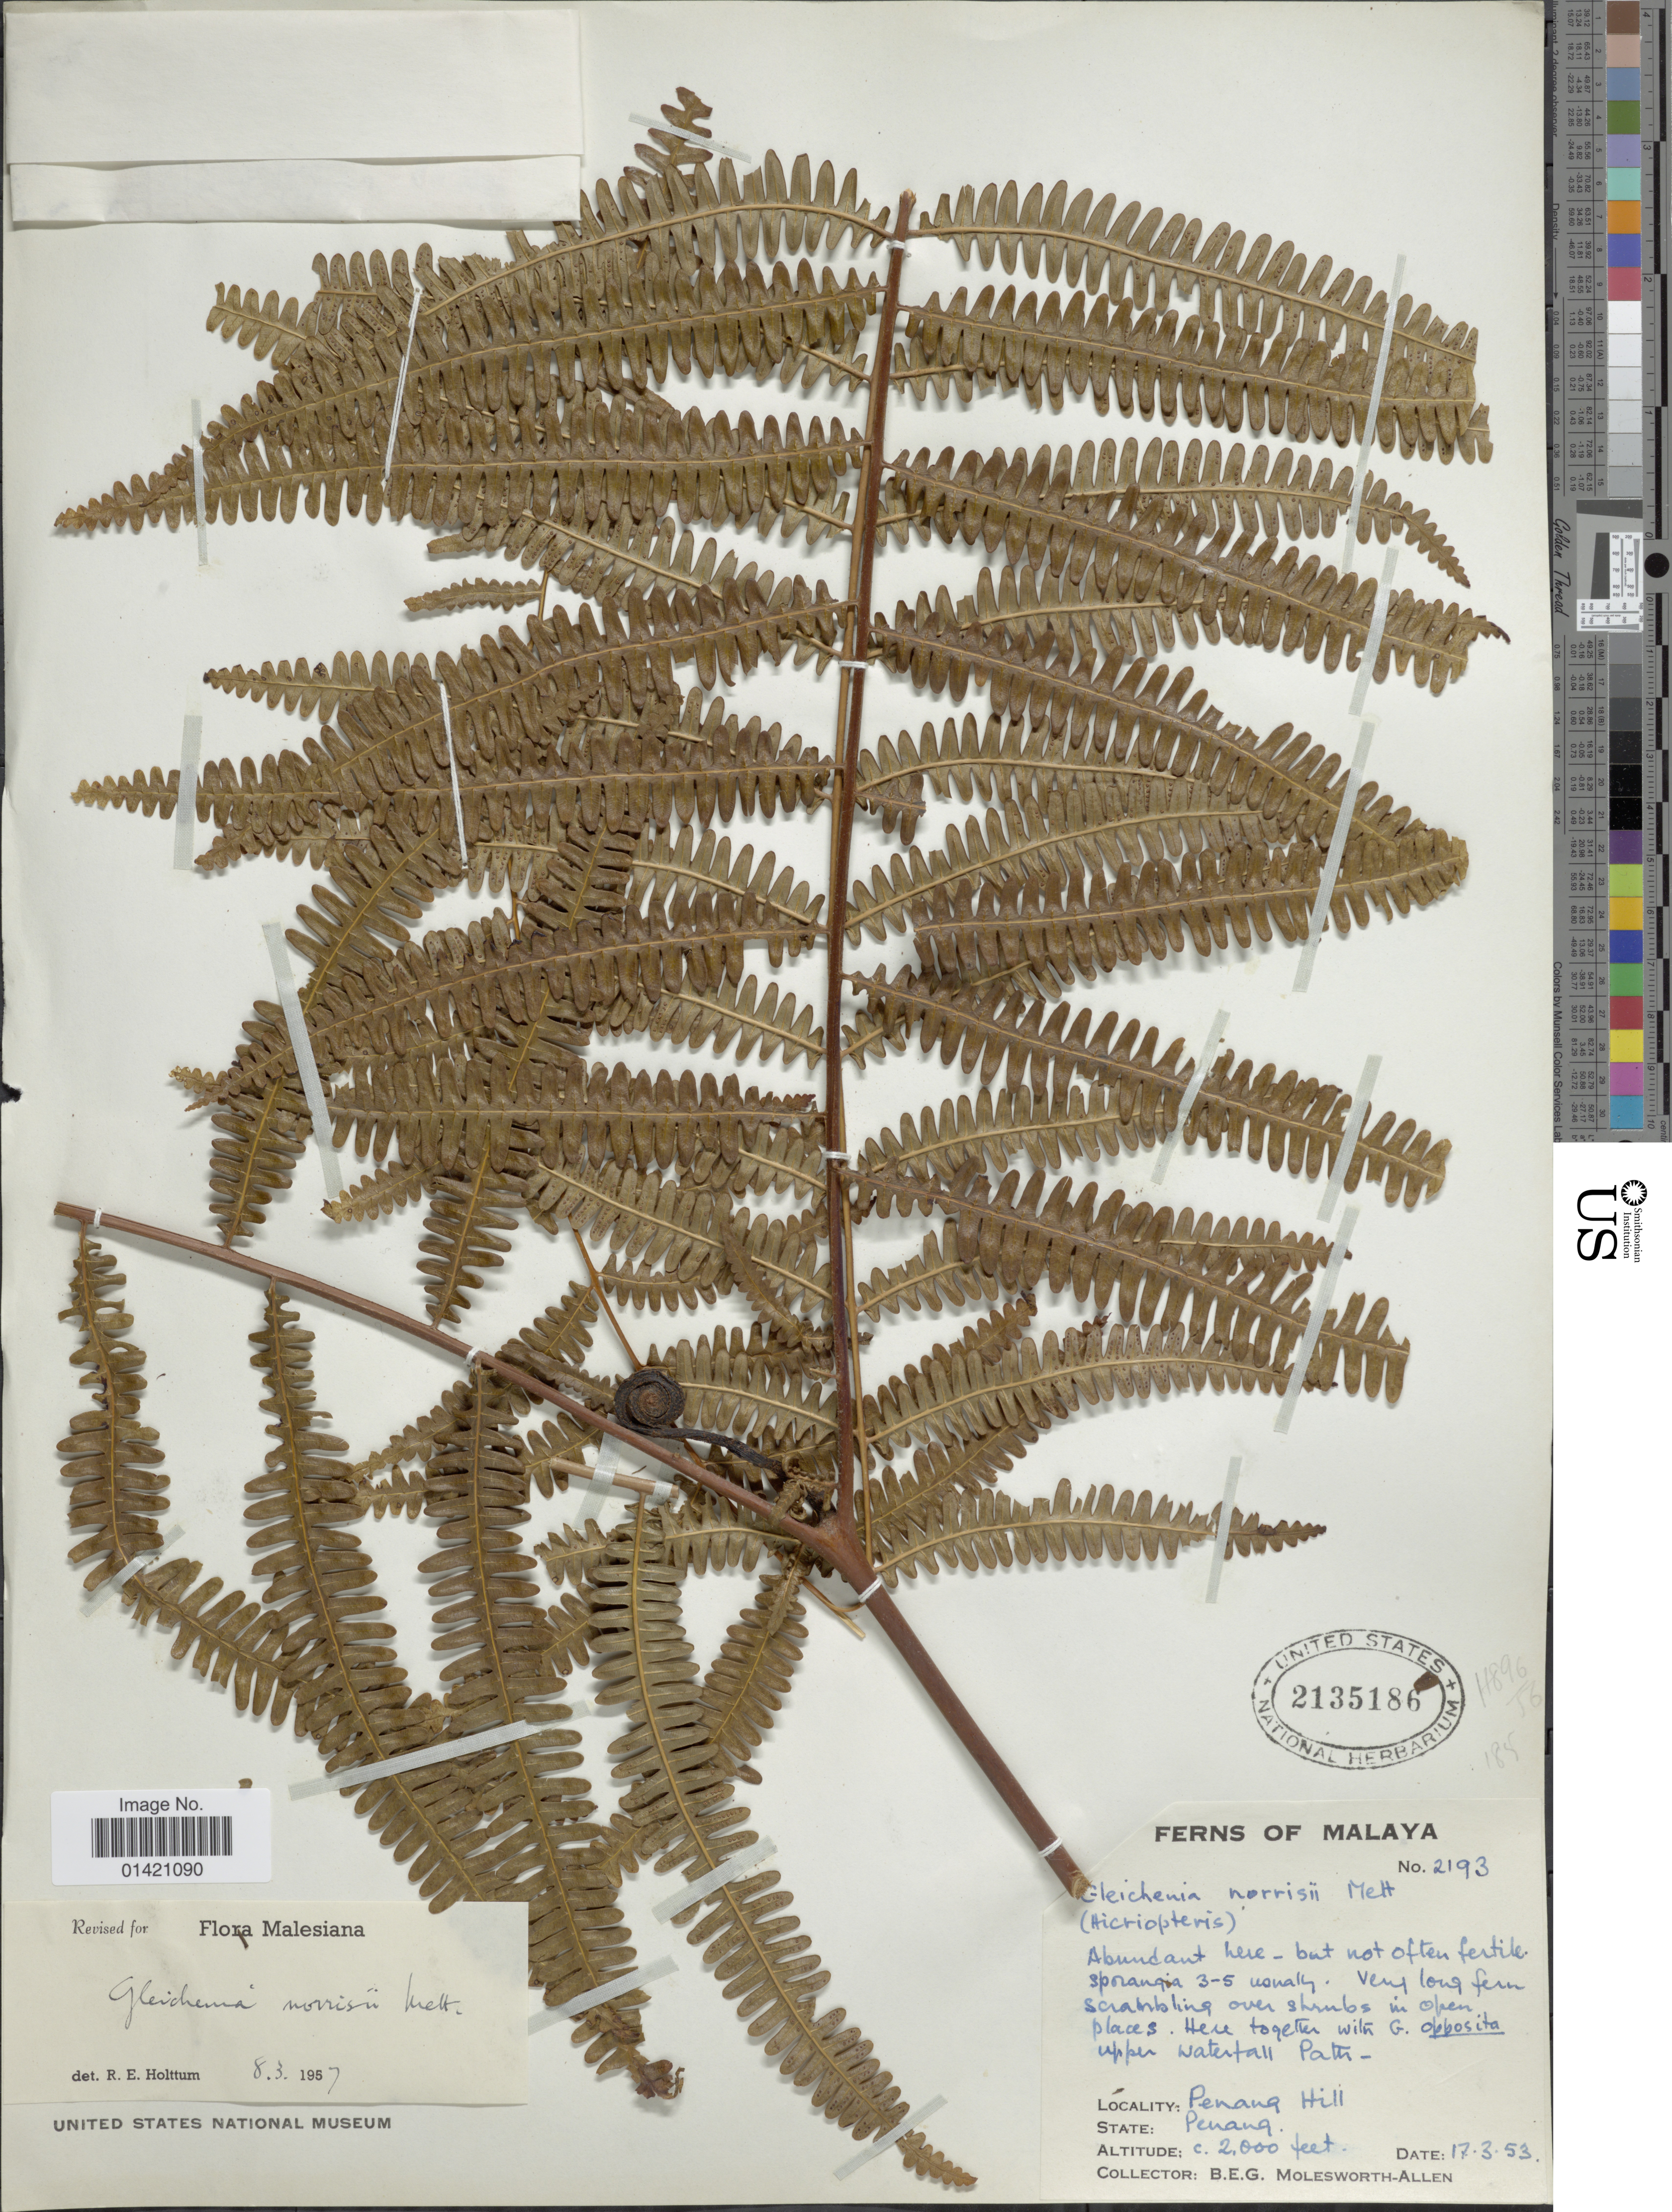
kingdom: Plantae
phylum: Tracheophyta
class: Polypodiopsida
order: Gleicheniales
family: Gleicheniaceae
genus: Diplopterygium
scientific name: Diplopterygium norrisii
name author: (Mett. ex Kuhn) Nakai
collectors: B. E. G. Molesworth-Allen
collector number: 2193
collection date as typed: Transcribed d/m/y: 17/3/53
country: Malaysia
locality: Malaya. Penang Hill. State: Penang.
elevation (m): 610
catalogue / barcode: US 2135186